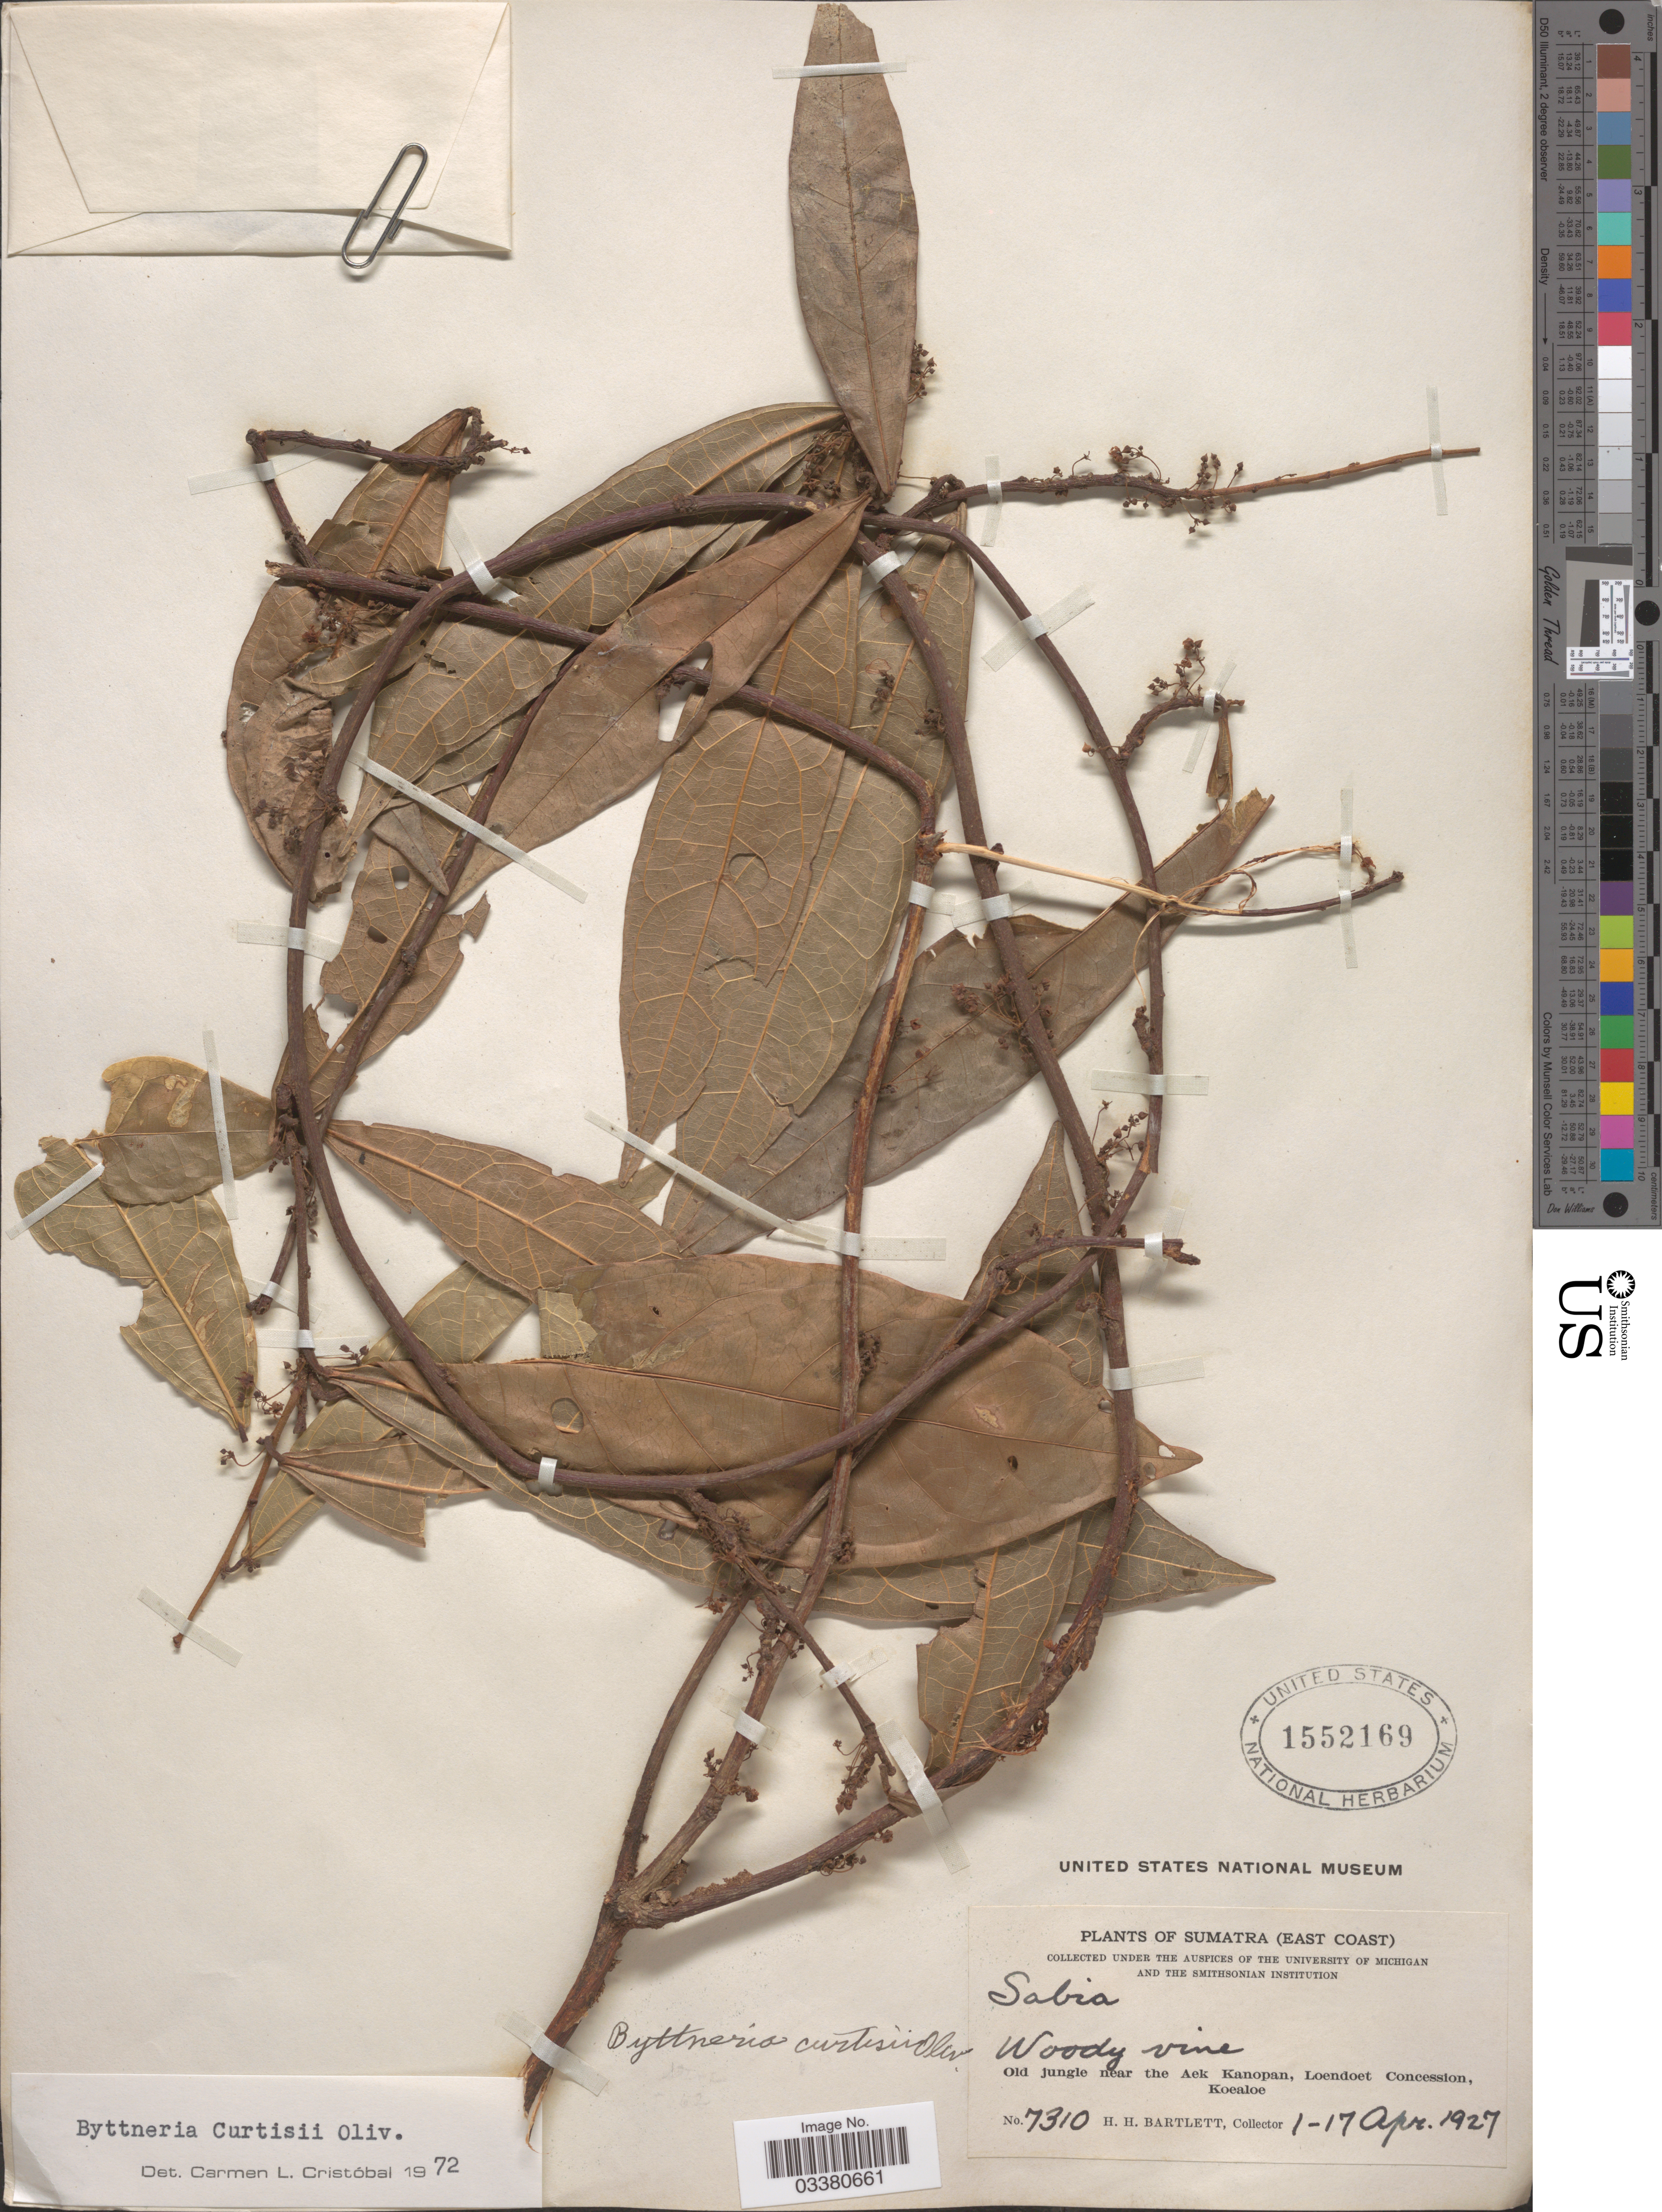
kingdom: Plantae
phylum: Tracheophyta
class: Magnoliopsida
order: Malvales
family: Malvaceae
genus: Byttneria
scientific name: Byttneria curtisii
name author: Oliv.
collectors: H. H. Bartlett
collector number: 7310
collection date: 1927-04-01/1927-04-17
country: Indonesia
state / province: Sumatra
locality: (East Coast). Old jungle near the Aek Kanopan, Loendoet Concession, Koealoe.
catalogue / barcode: US 1552169